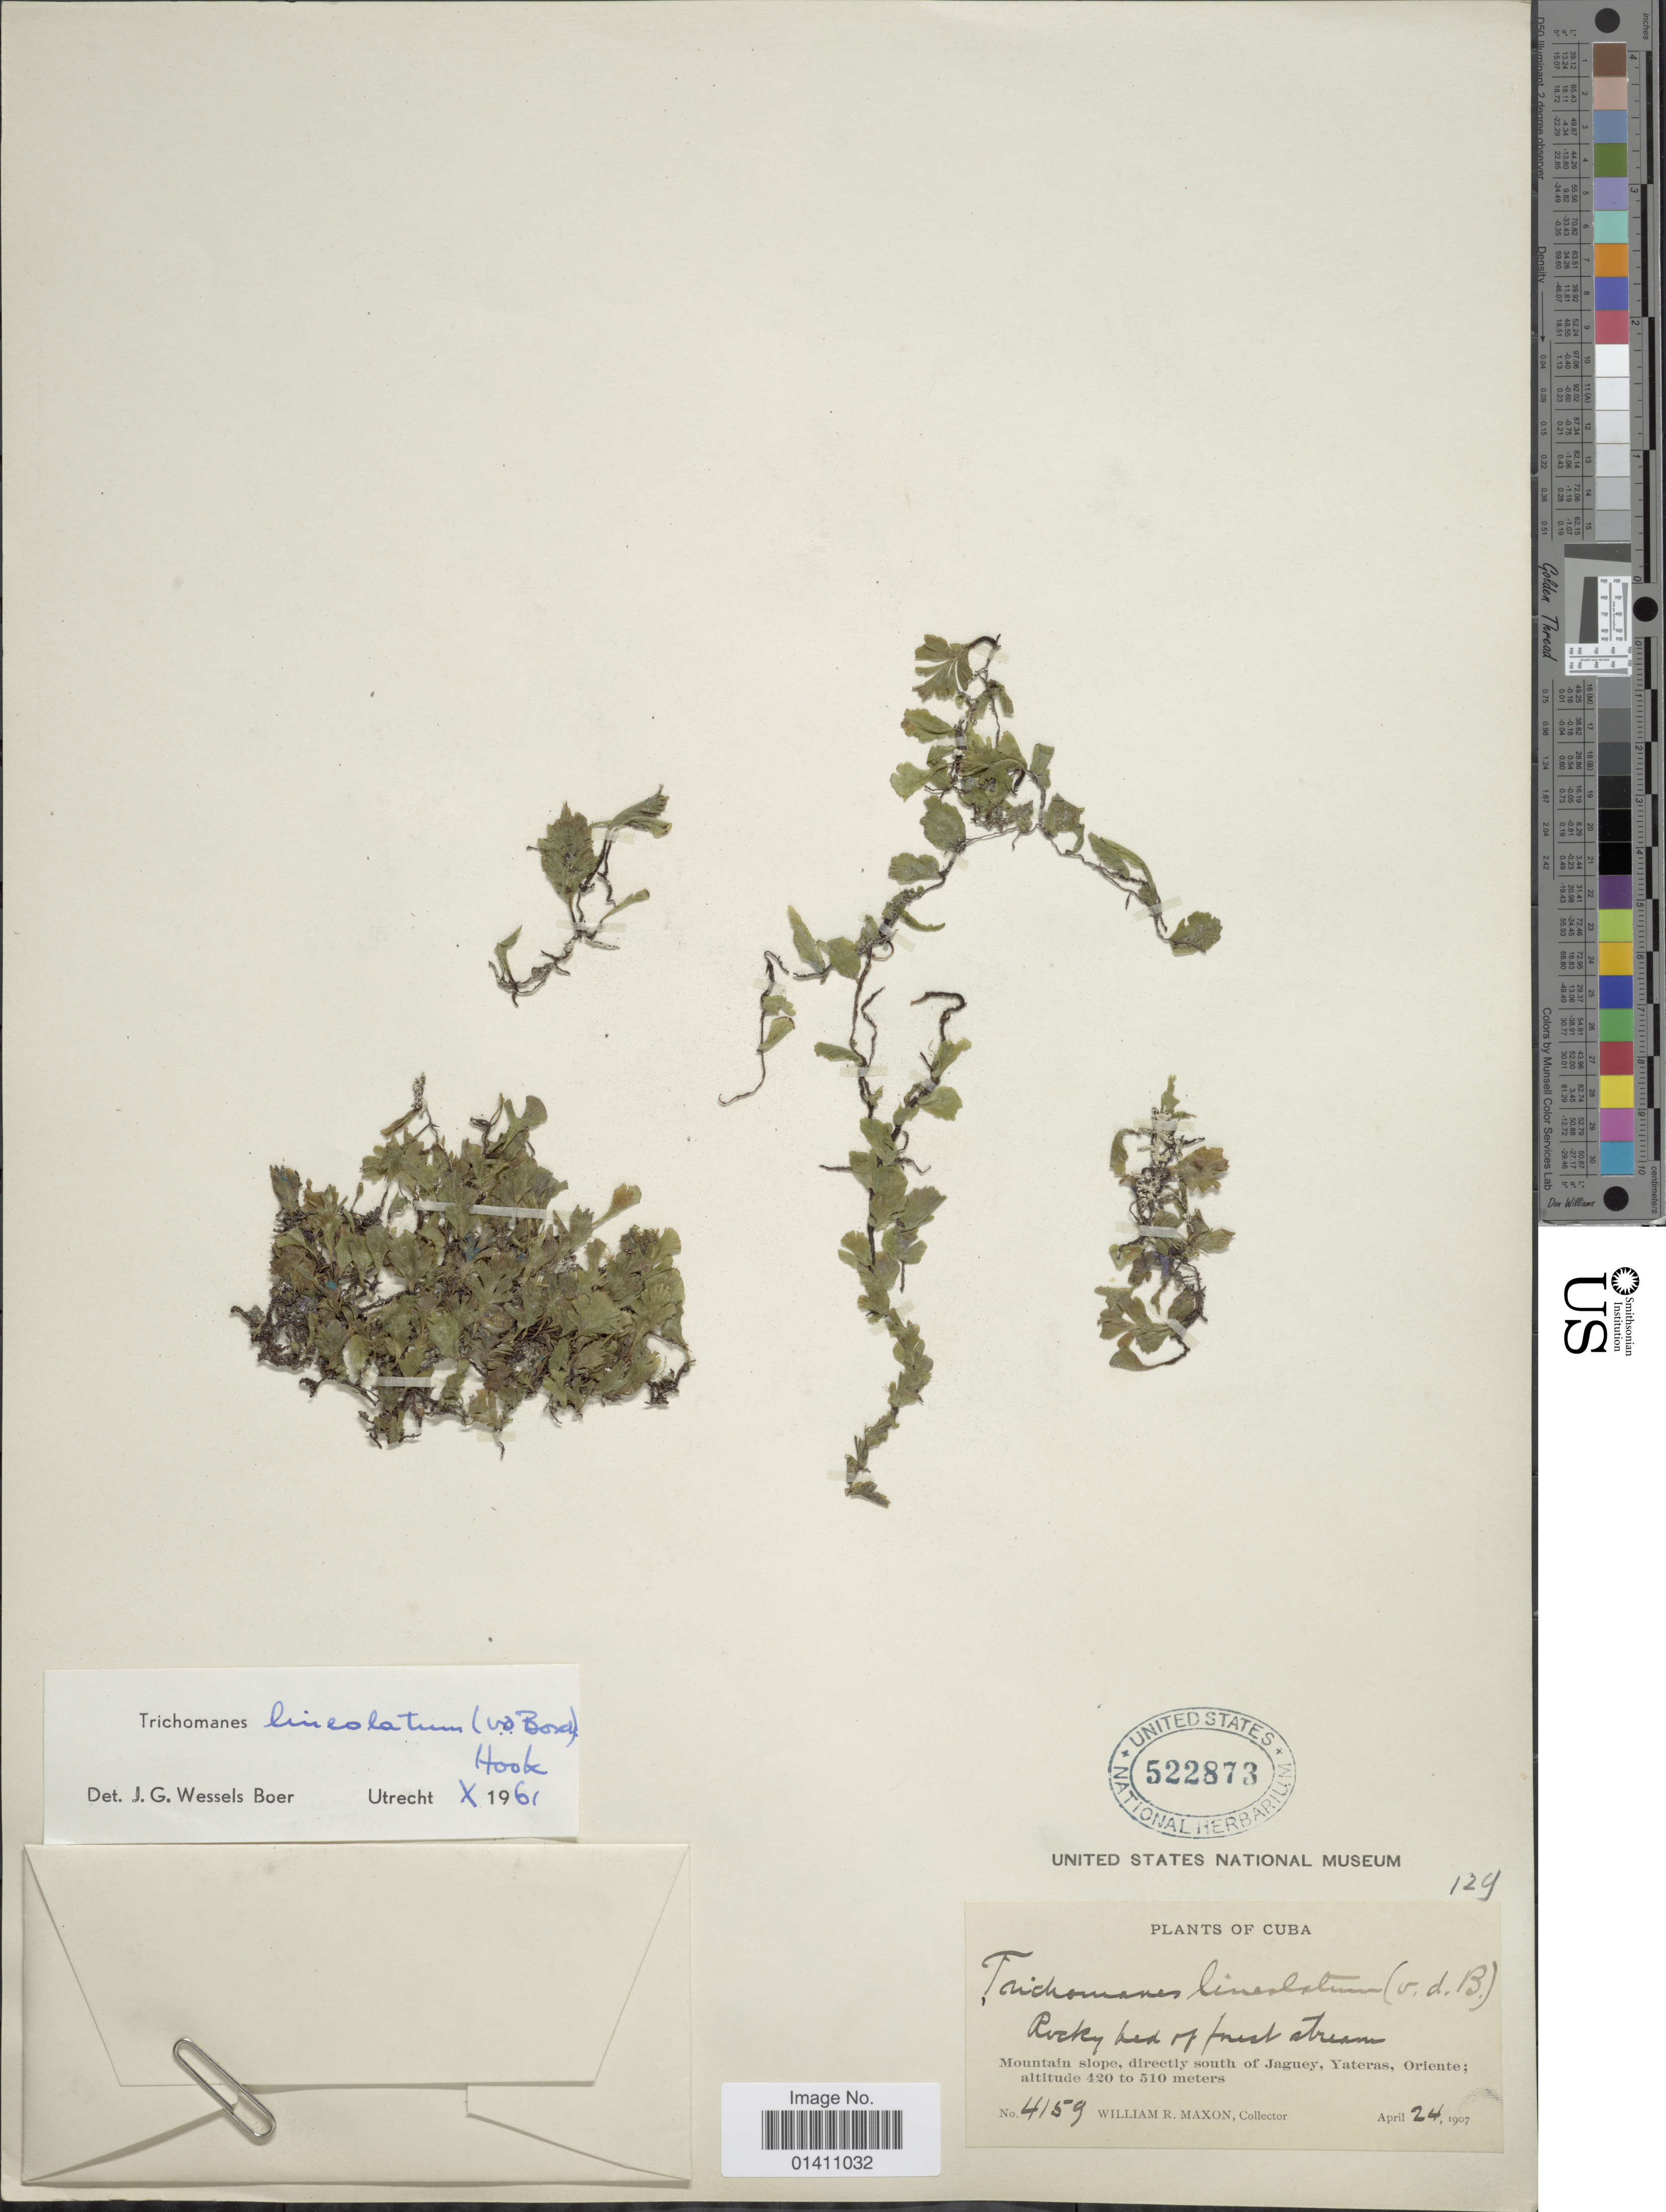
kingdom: Plantae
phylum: Tracheophyta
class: Polypodiopsida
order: Hymenophyllales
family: Hymenophyllaceae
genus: Didymoglossum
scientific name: Didymoglossum lineolatum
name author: Bosch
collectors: W. R. Maxon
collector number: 4159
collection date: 1907-04-24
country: Cuba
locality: Mountain slope, directly south of Jaguey, Yateras, Oriente.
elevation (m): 420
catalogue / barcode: US 522873